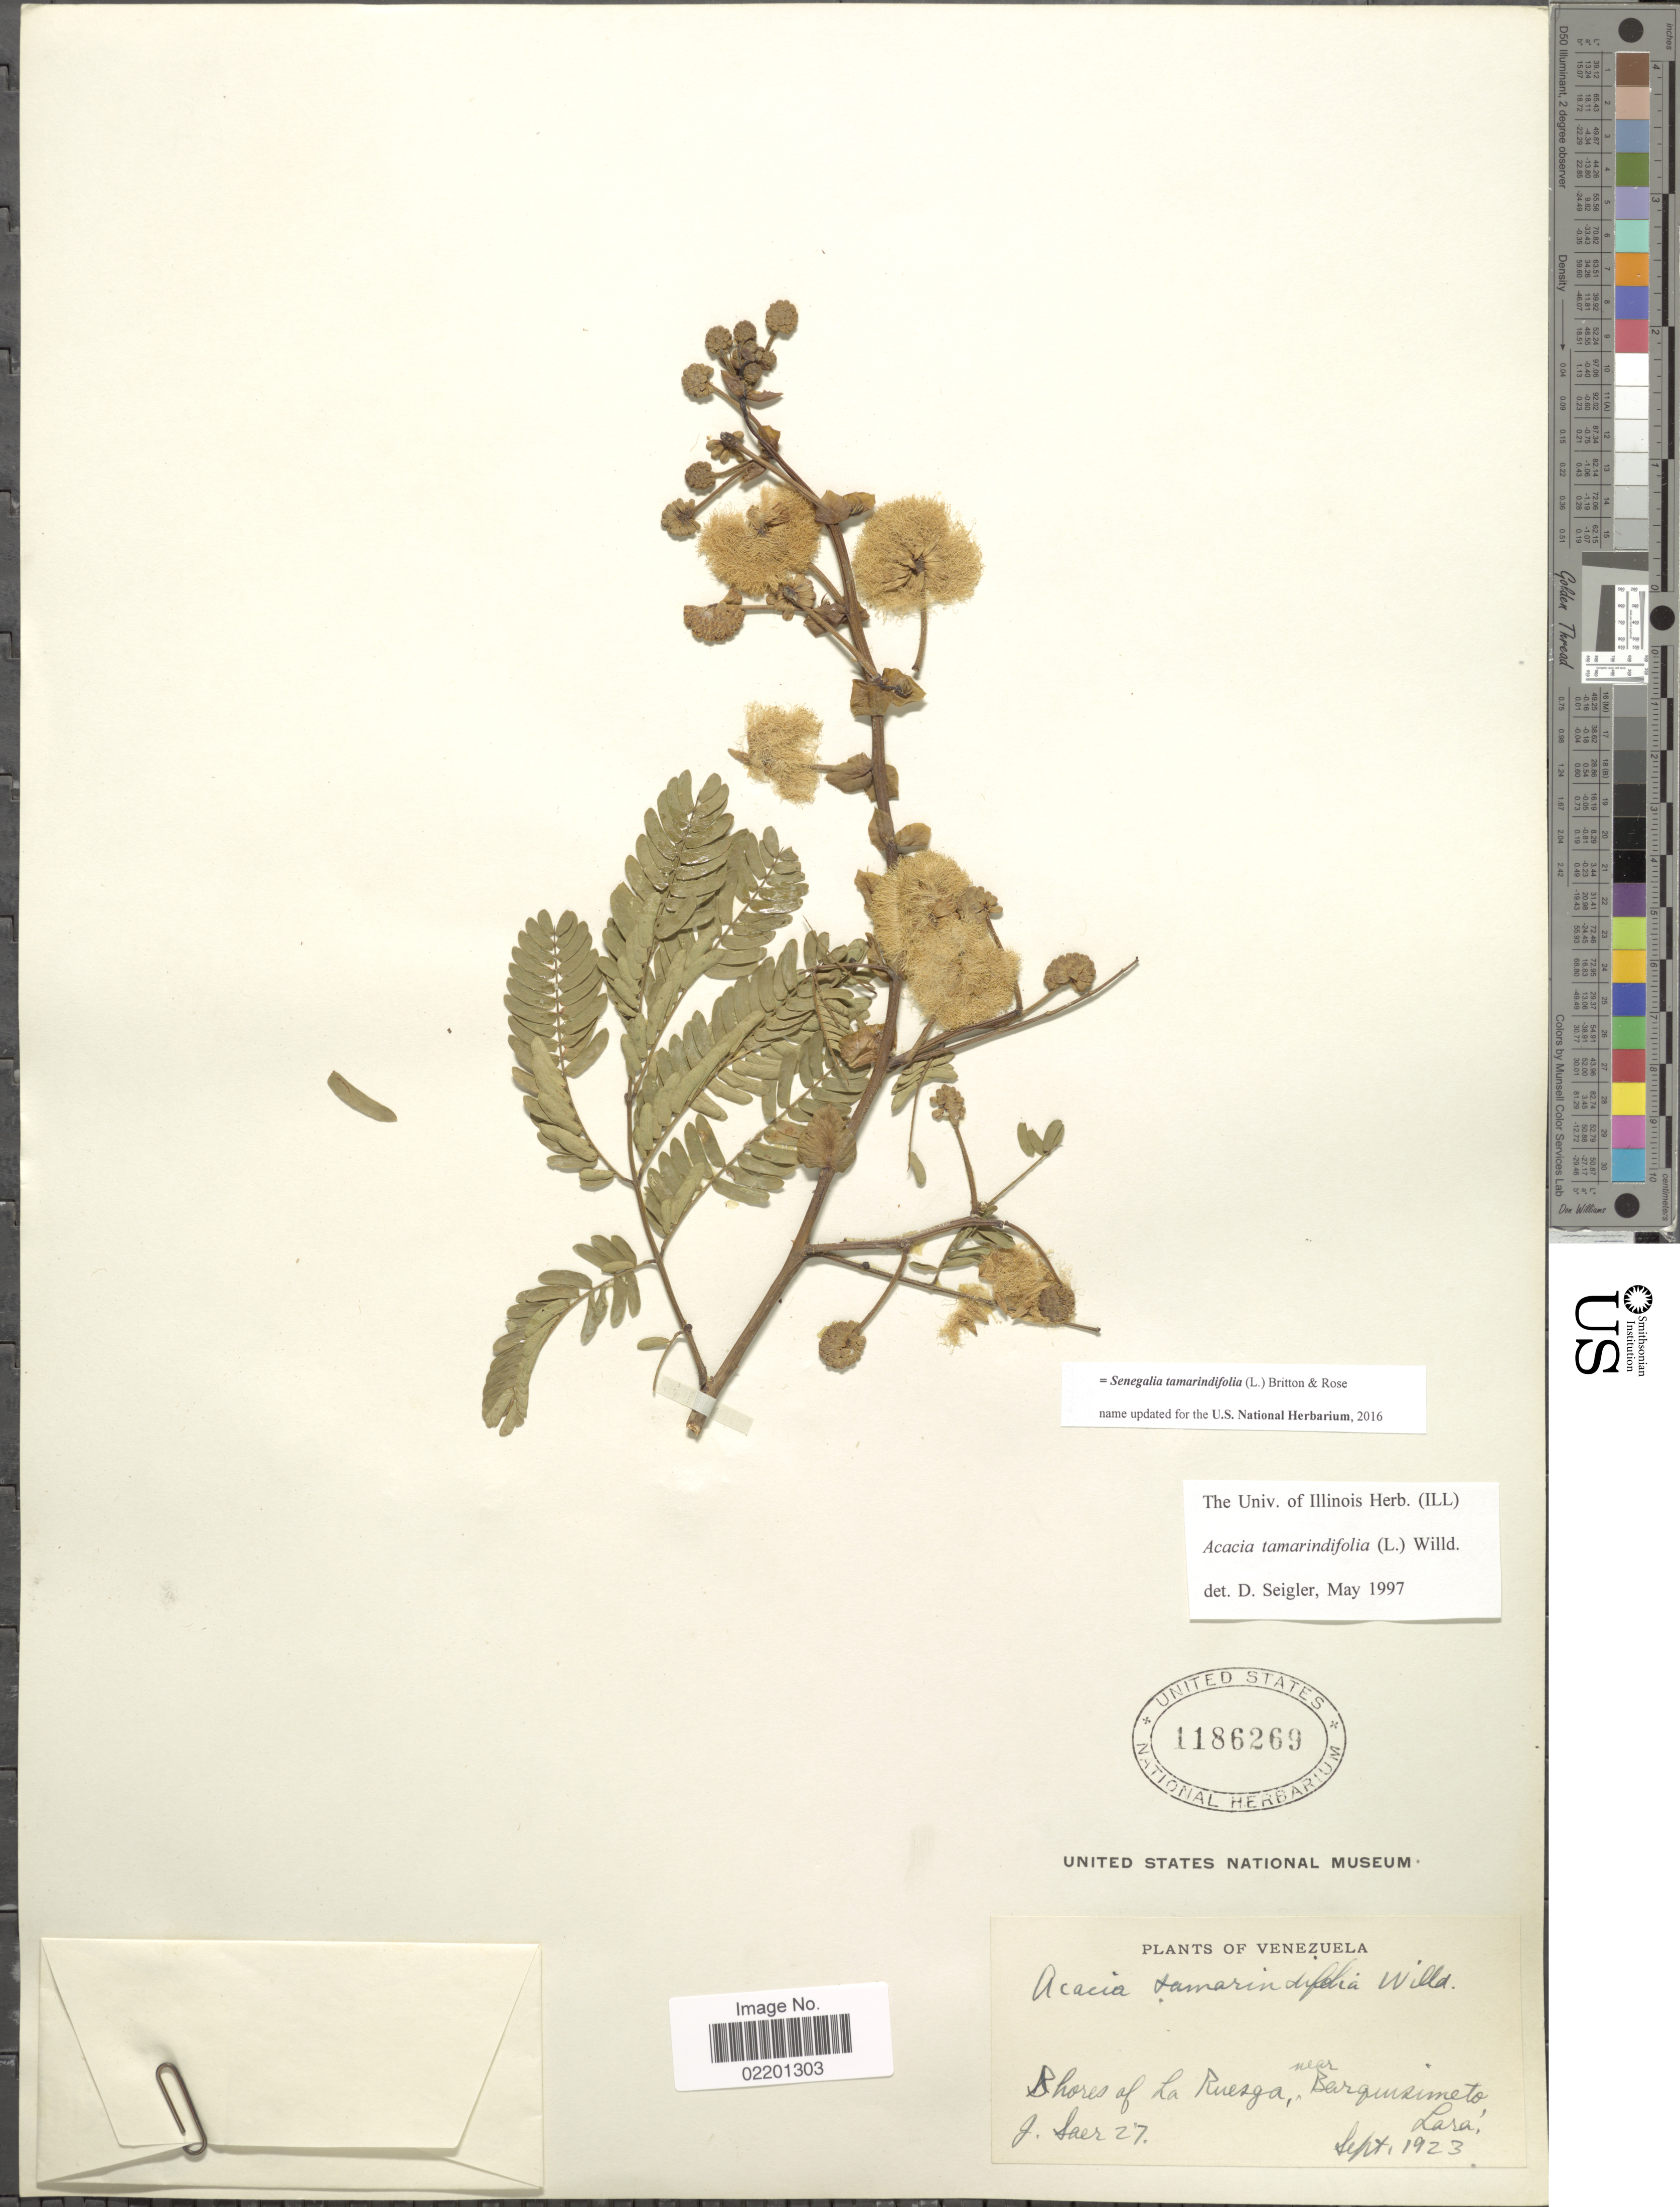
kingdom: Plantae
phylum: Tracheophyta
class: Magnoliopsida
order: Fabales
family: Fabaceae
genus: Senegalia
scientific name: Senegalia tamarindifolia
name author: (L.) Britton & Rose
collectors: J. Saer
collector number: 27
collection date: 1923-09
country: Venezuela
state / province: Lara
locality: Shores of La Ruesga, Barquisimeto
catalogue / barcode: US 1186269